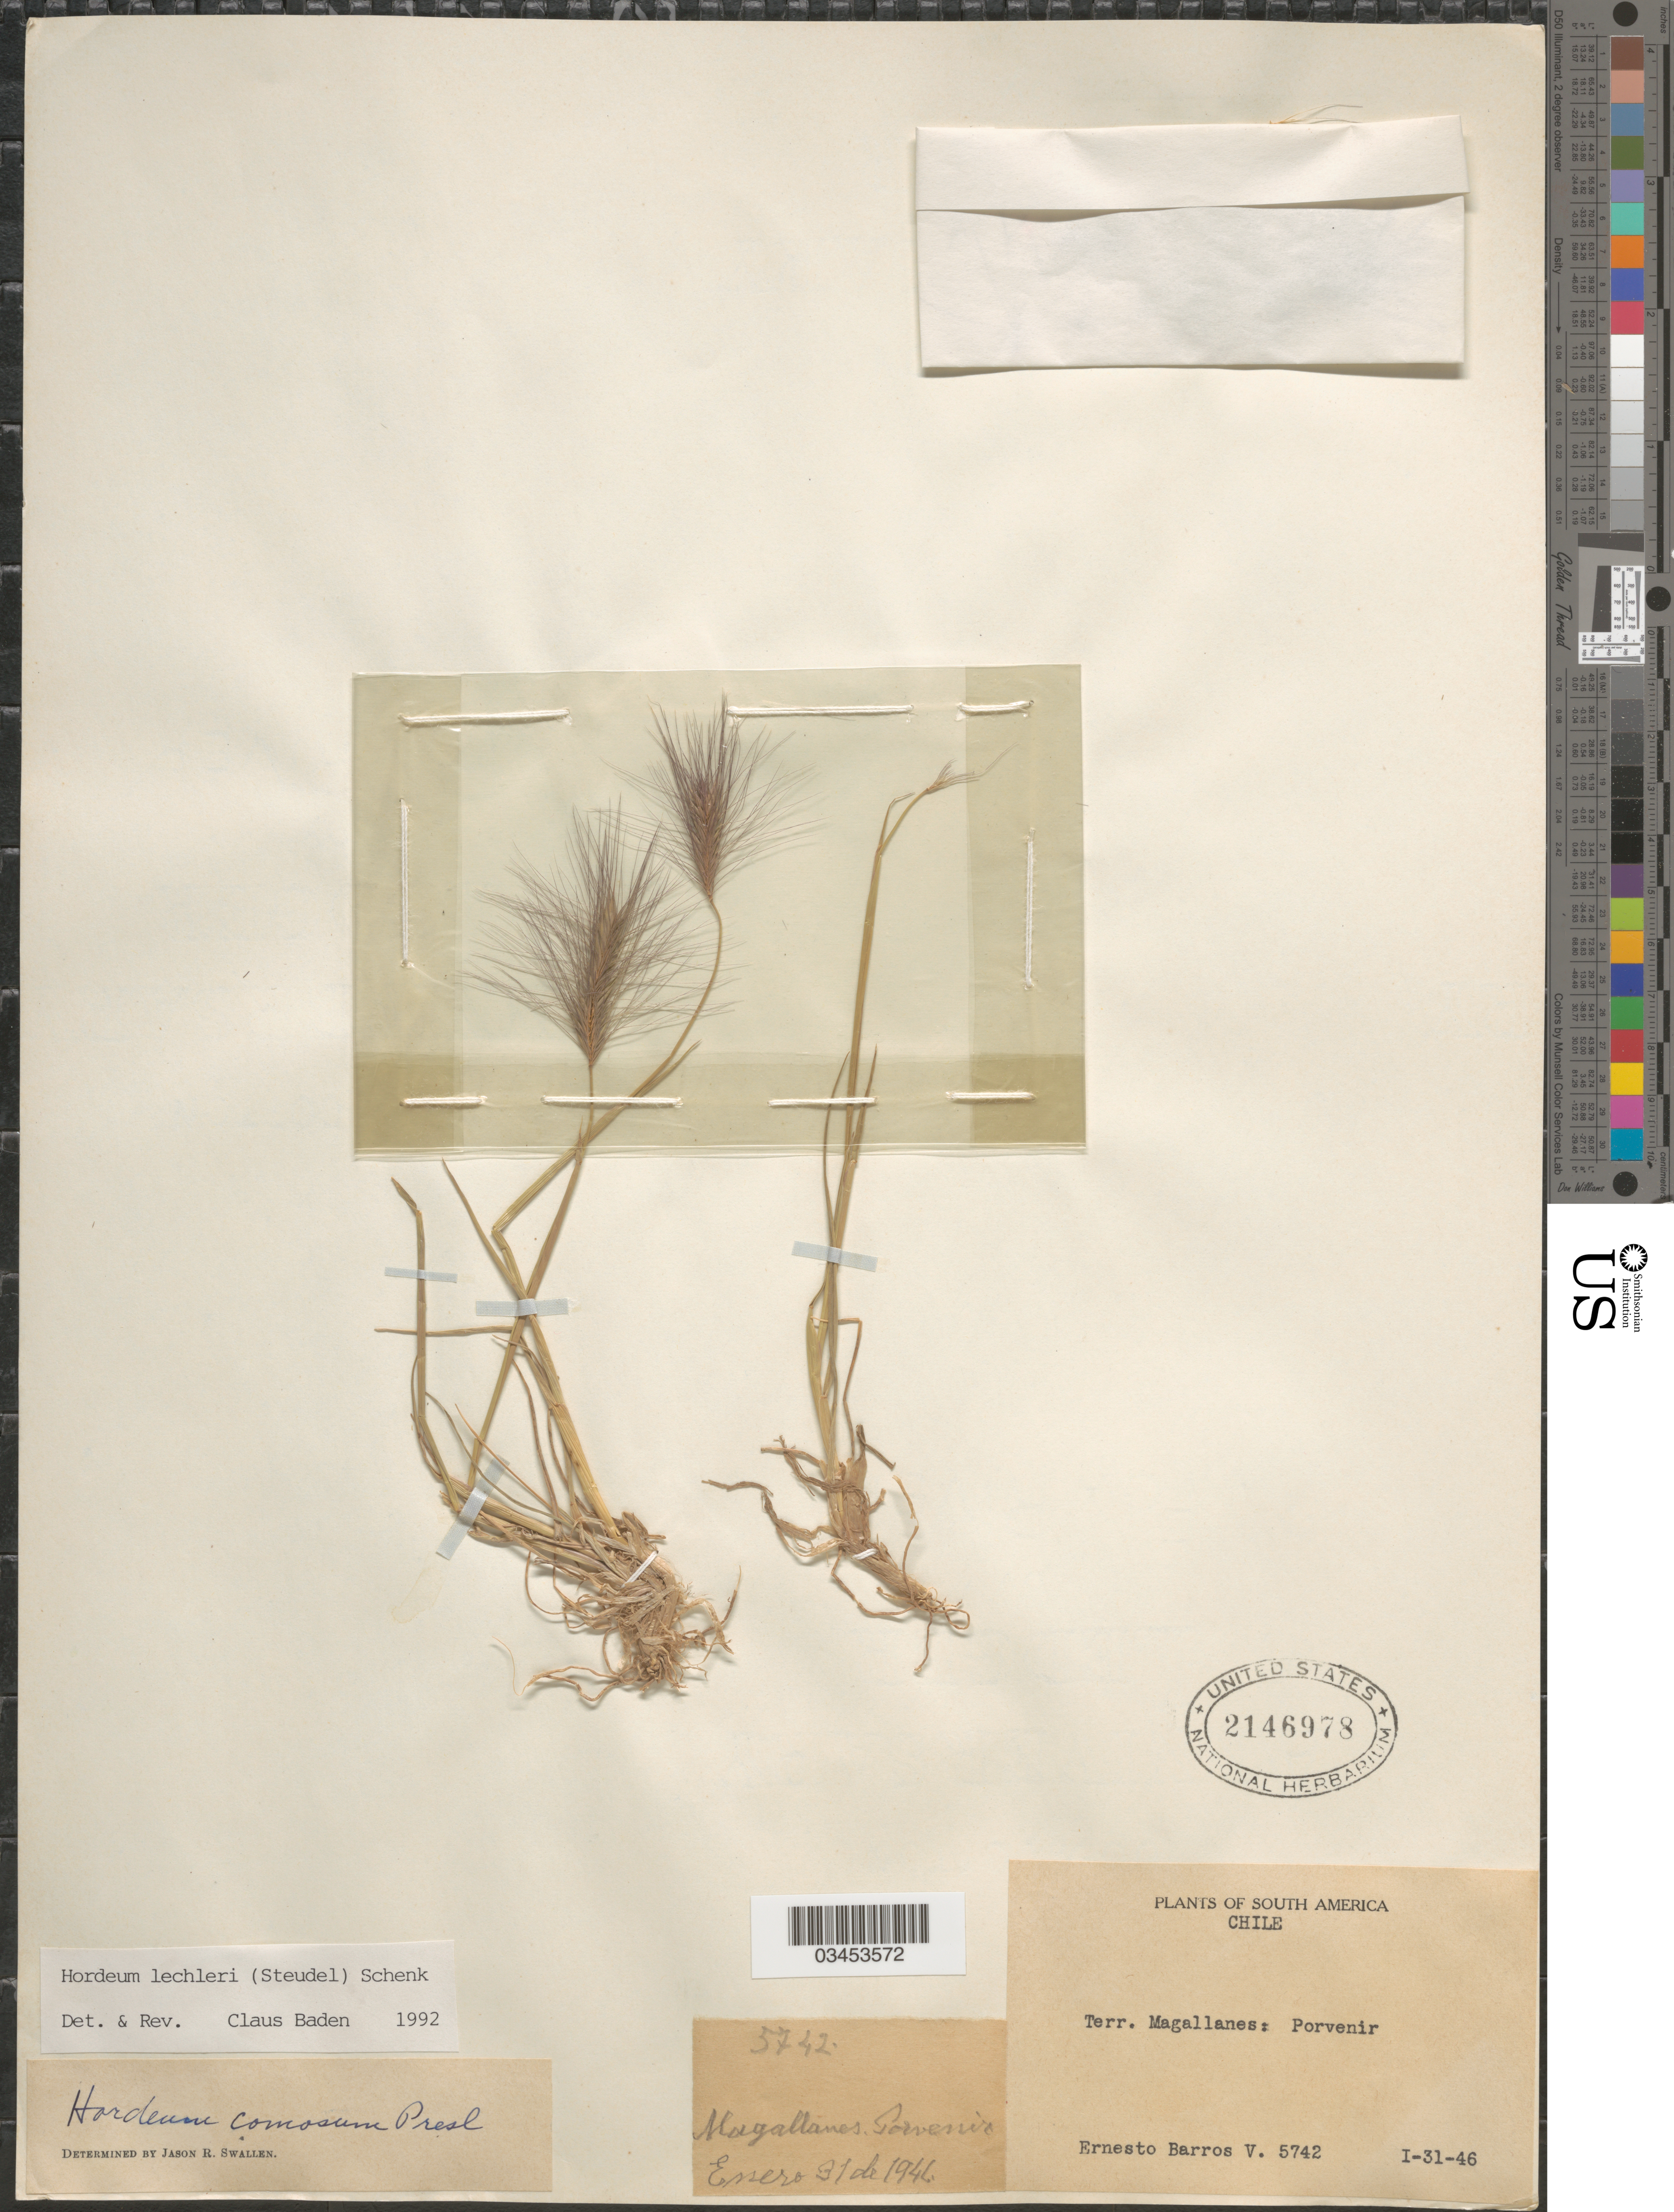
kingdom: Plantae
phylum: Tracheophyta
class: Liliopsida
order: Poales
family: Poaceae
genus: Hordeum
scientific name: Hordeum lechleri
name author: (Steud.) Schenck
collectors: E. Barros V.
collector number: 5742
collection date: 1946-01-31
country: Chile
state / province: Magallanes y de la Antártica Chilena (XII)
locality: Terr. Magallanes: Porvenir.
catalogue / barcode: US 2146978